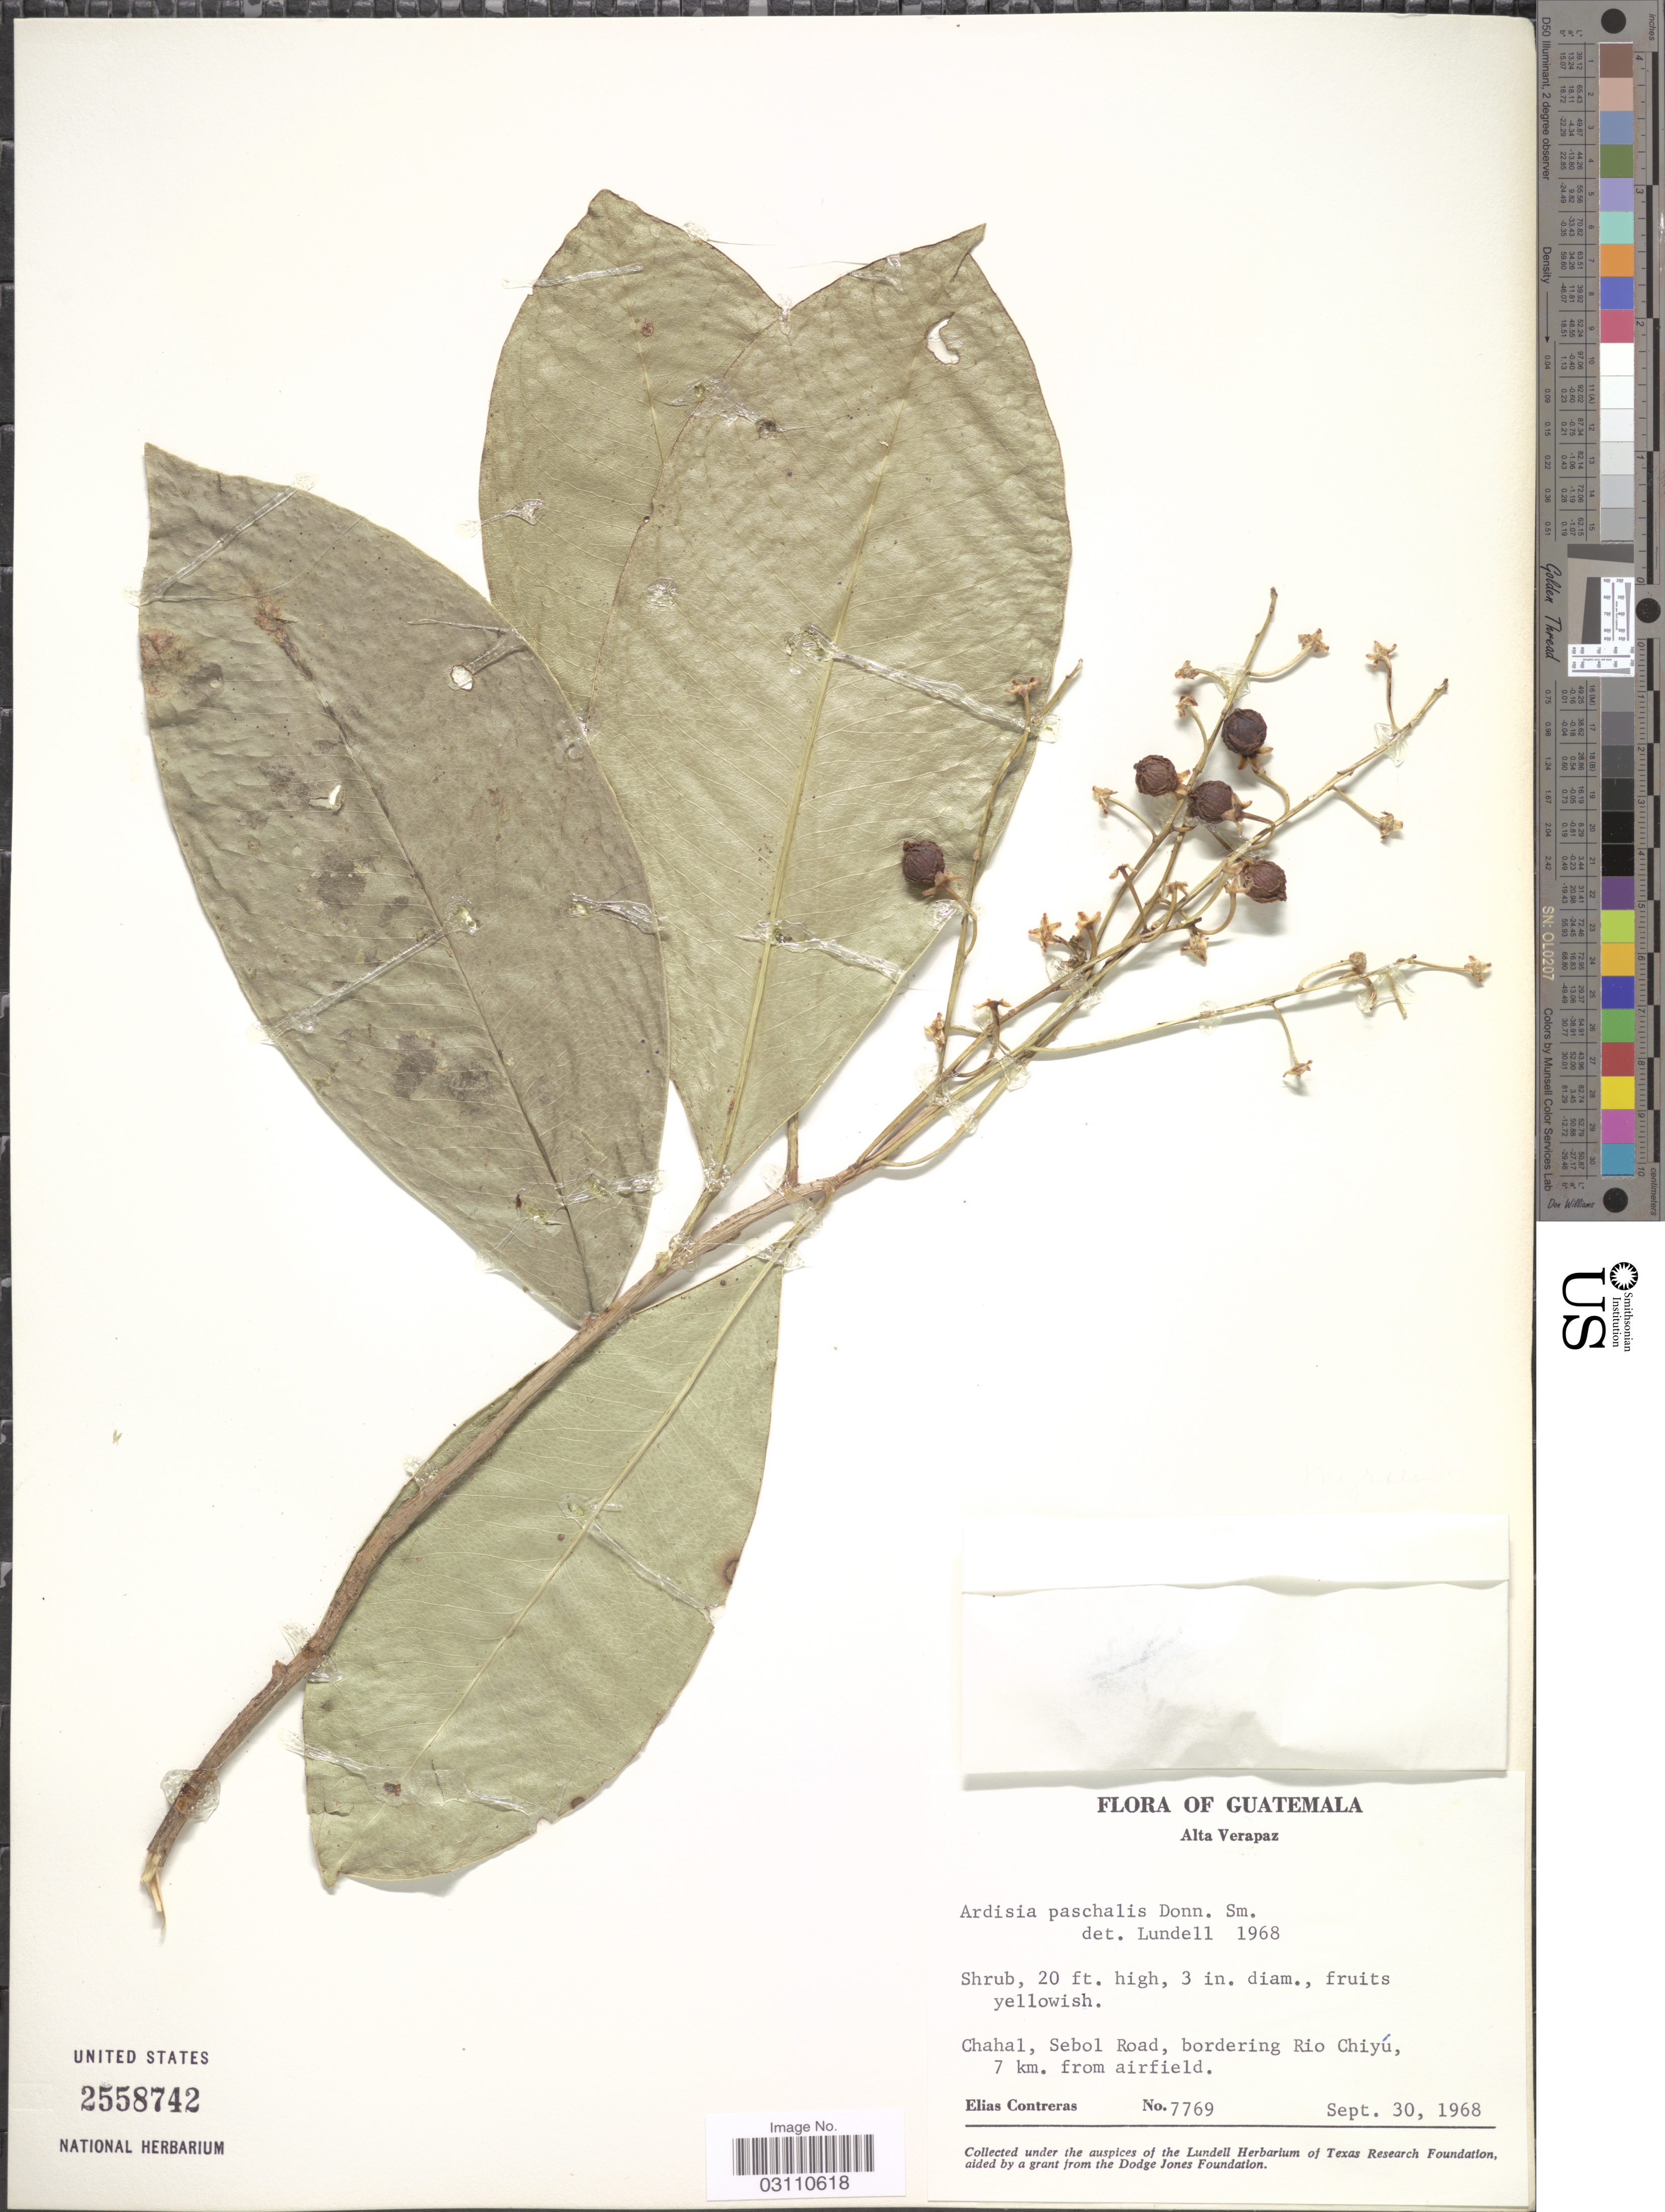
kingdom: Plantae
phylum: Tracheophyta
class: Magnoliopsida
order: Ericales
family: Primulaceae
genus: Ardisia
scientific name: Ardisia paschalis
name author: Donn. Sm.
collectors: E. Contreras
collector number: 7769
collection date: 1968-09-30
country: Guatemala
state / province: Alta Verapaz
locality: Chahal, Sebol Road, bordering Rio Chiyú, 7 km. from airfield.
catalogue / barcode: US 2558742